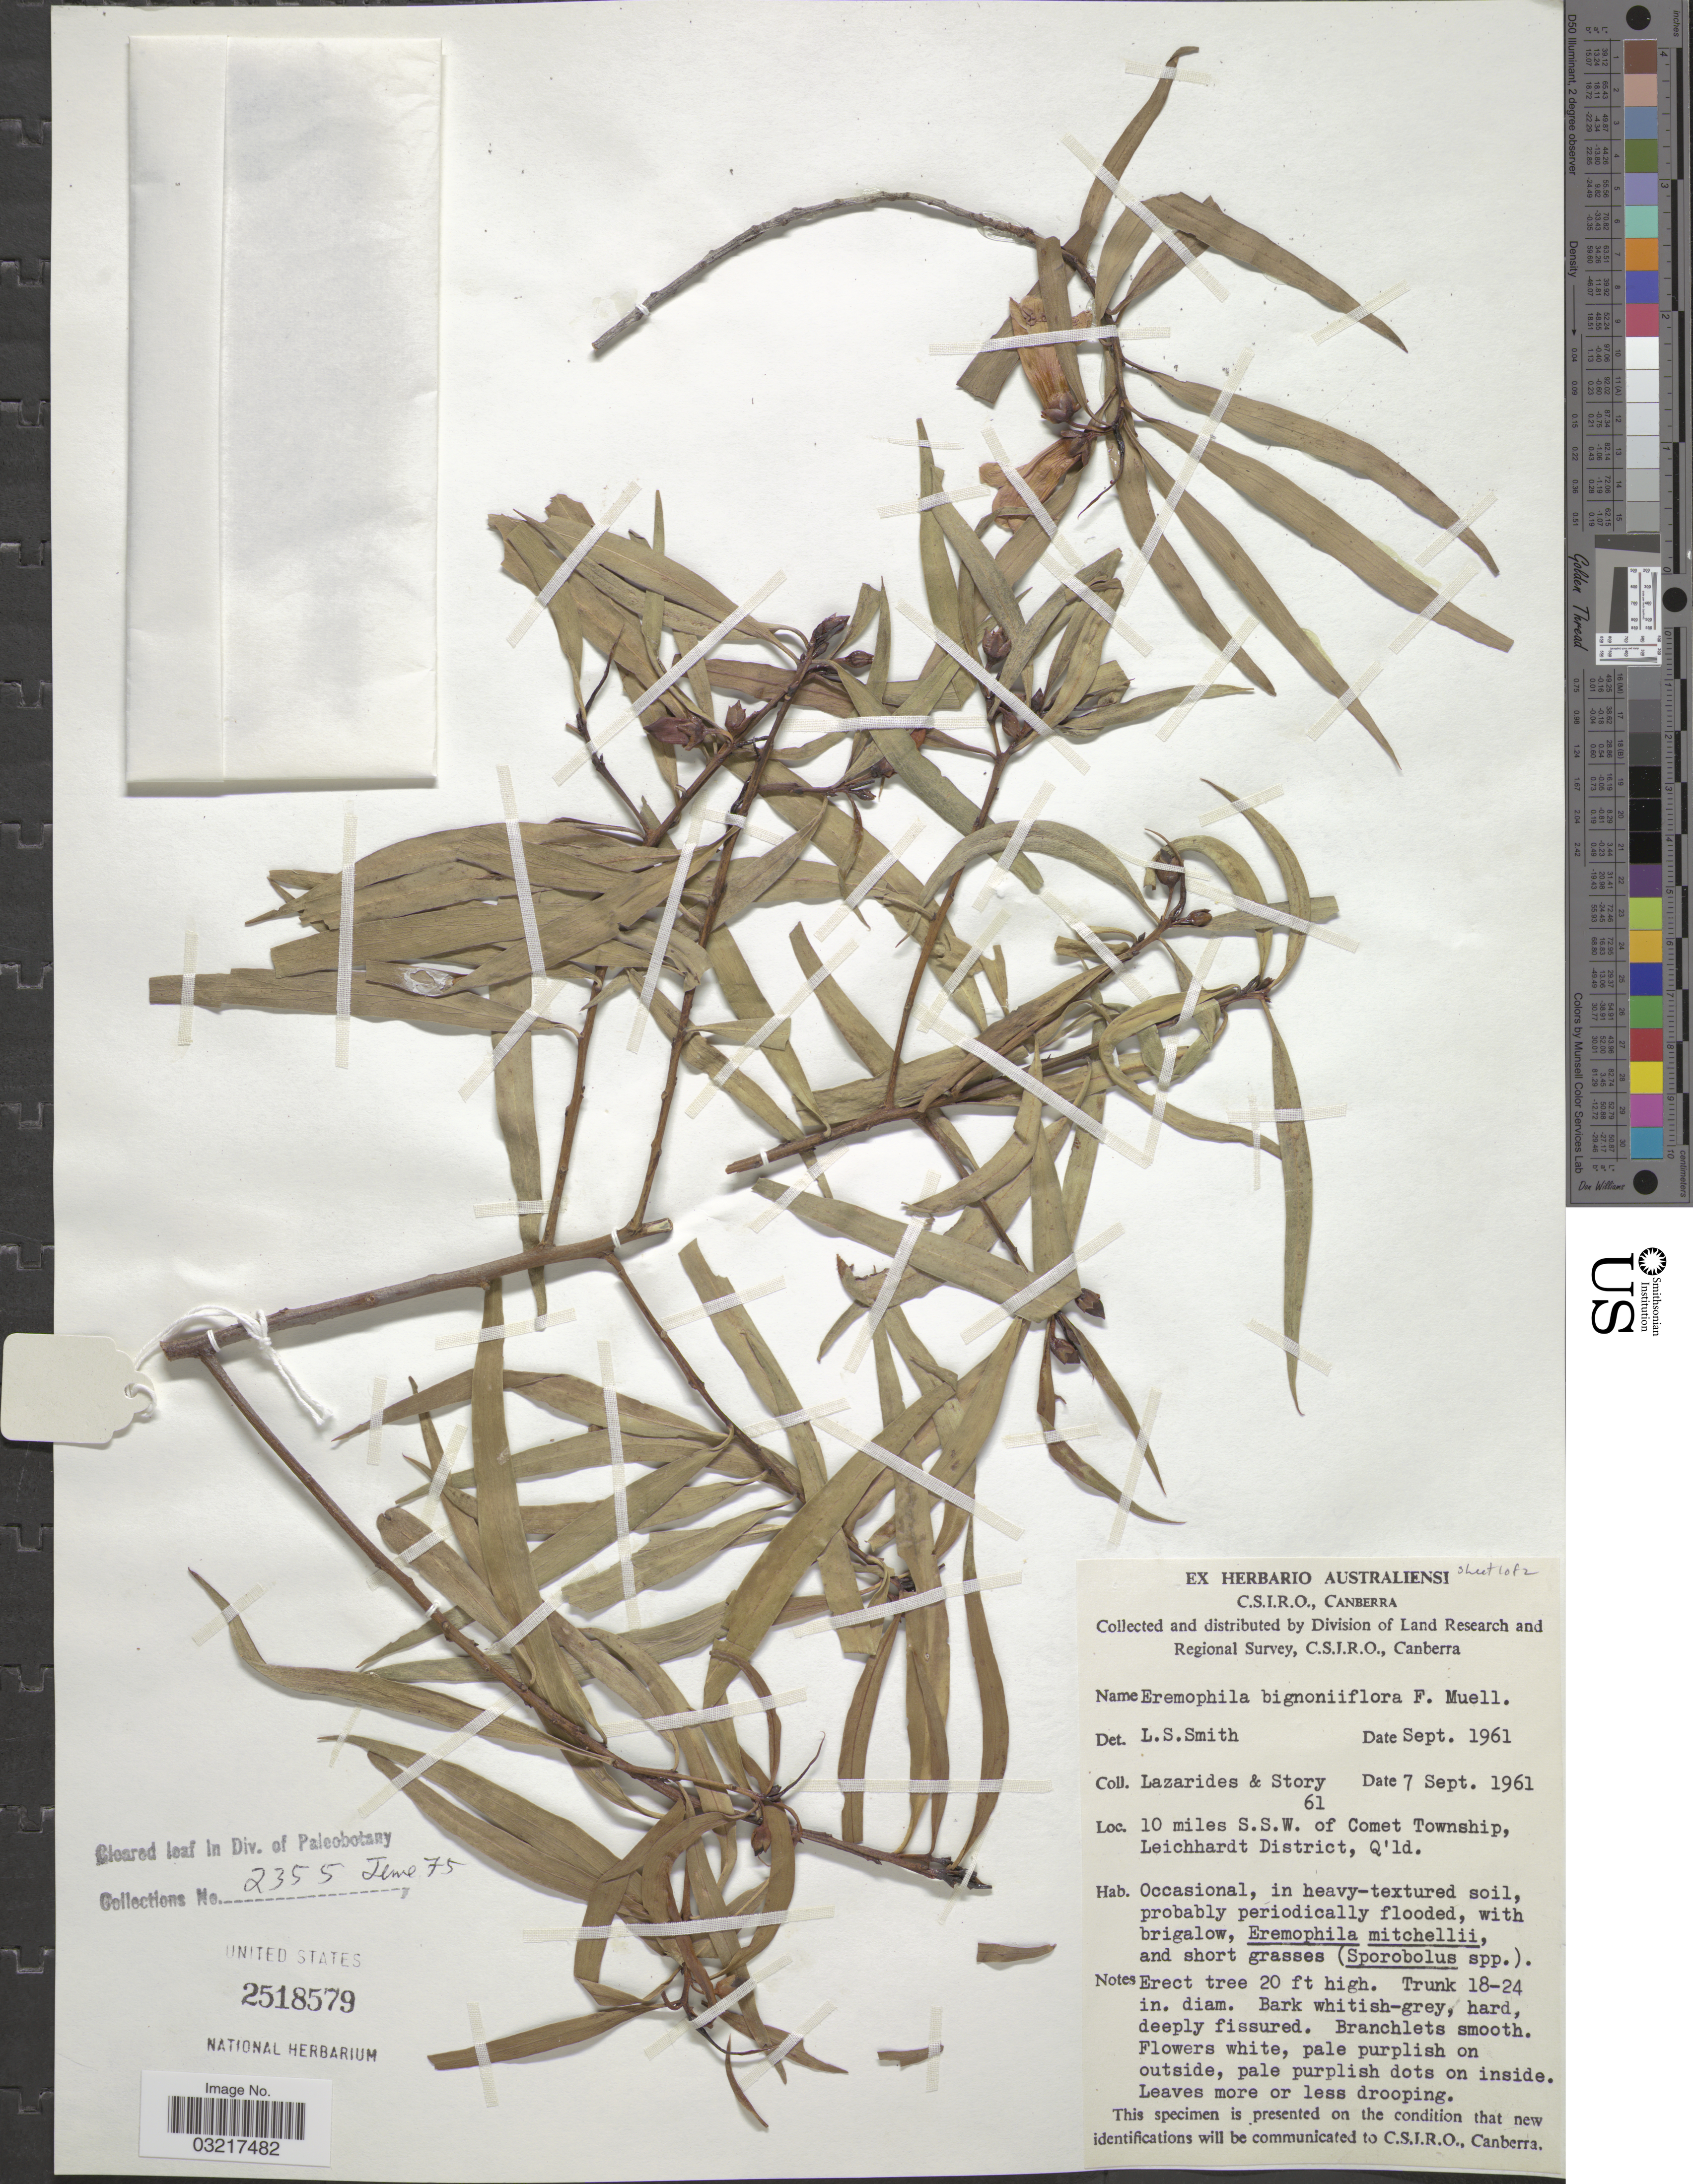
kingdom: Plantae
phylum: Tracheophyta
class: Magnoliopsida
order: Lamiales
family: Scrophulariaceae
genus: Eremophila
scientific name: Eremophila bignoniflora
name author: (Benth.) F. Muell.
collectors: M. Lazarides & -. Story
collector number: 61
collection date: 1961-09-07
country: Australia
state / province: Queensland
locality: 10 miles S.S.W. of Comet Township, Leichhardt District.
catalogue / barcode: US 2518579